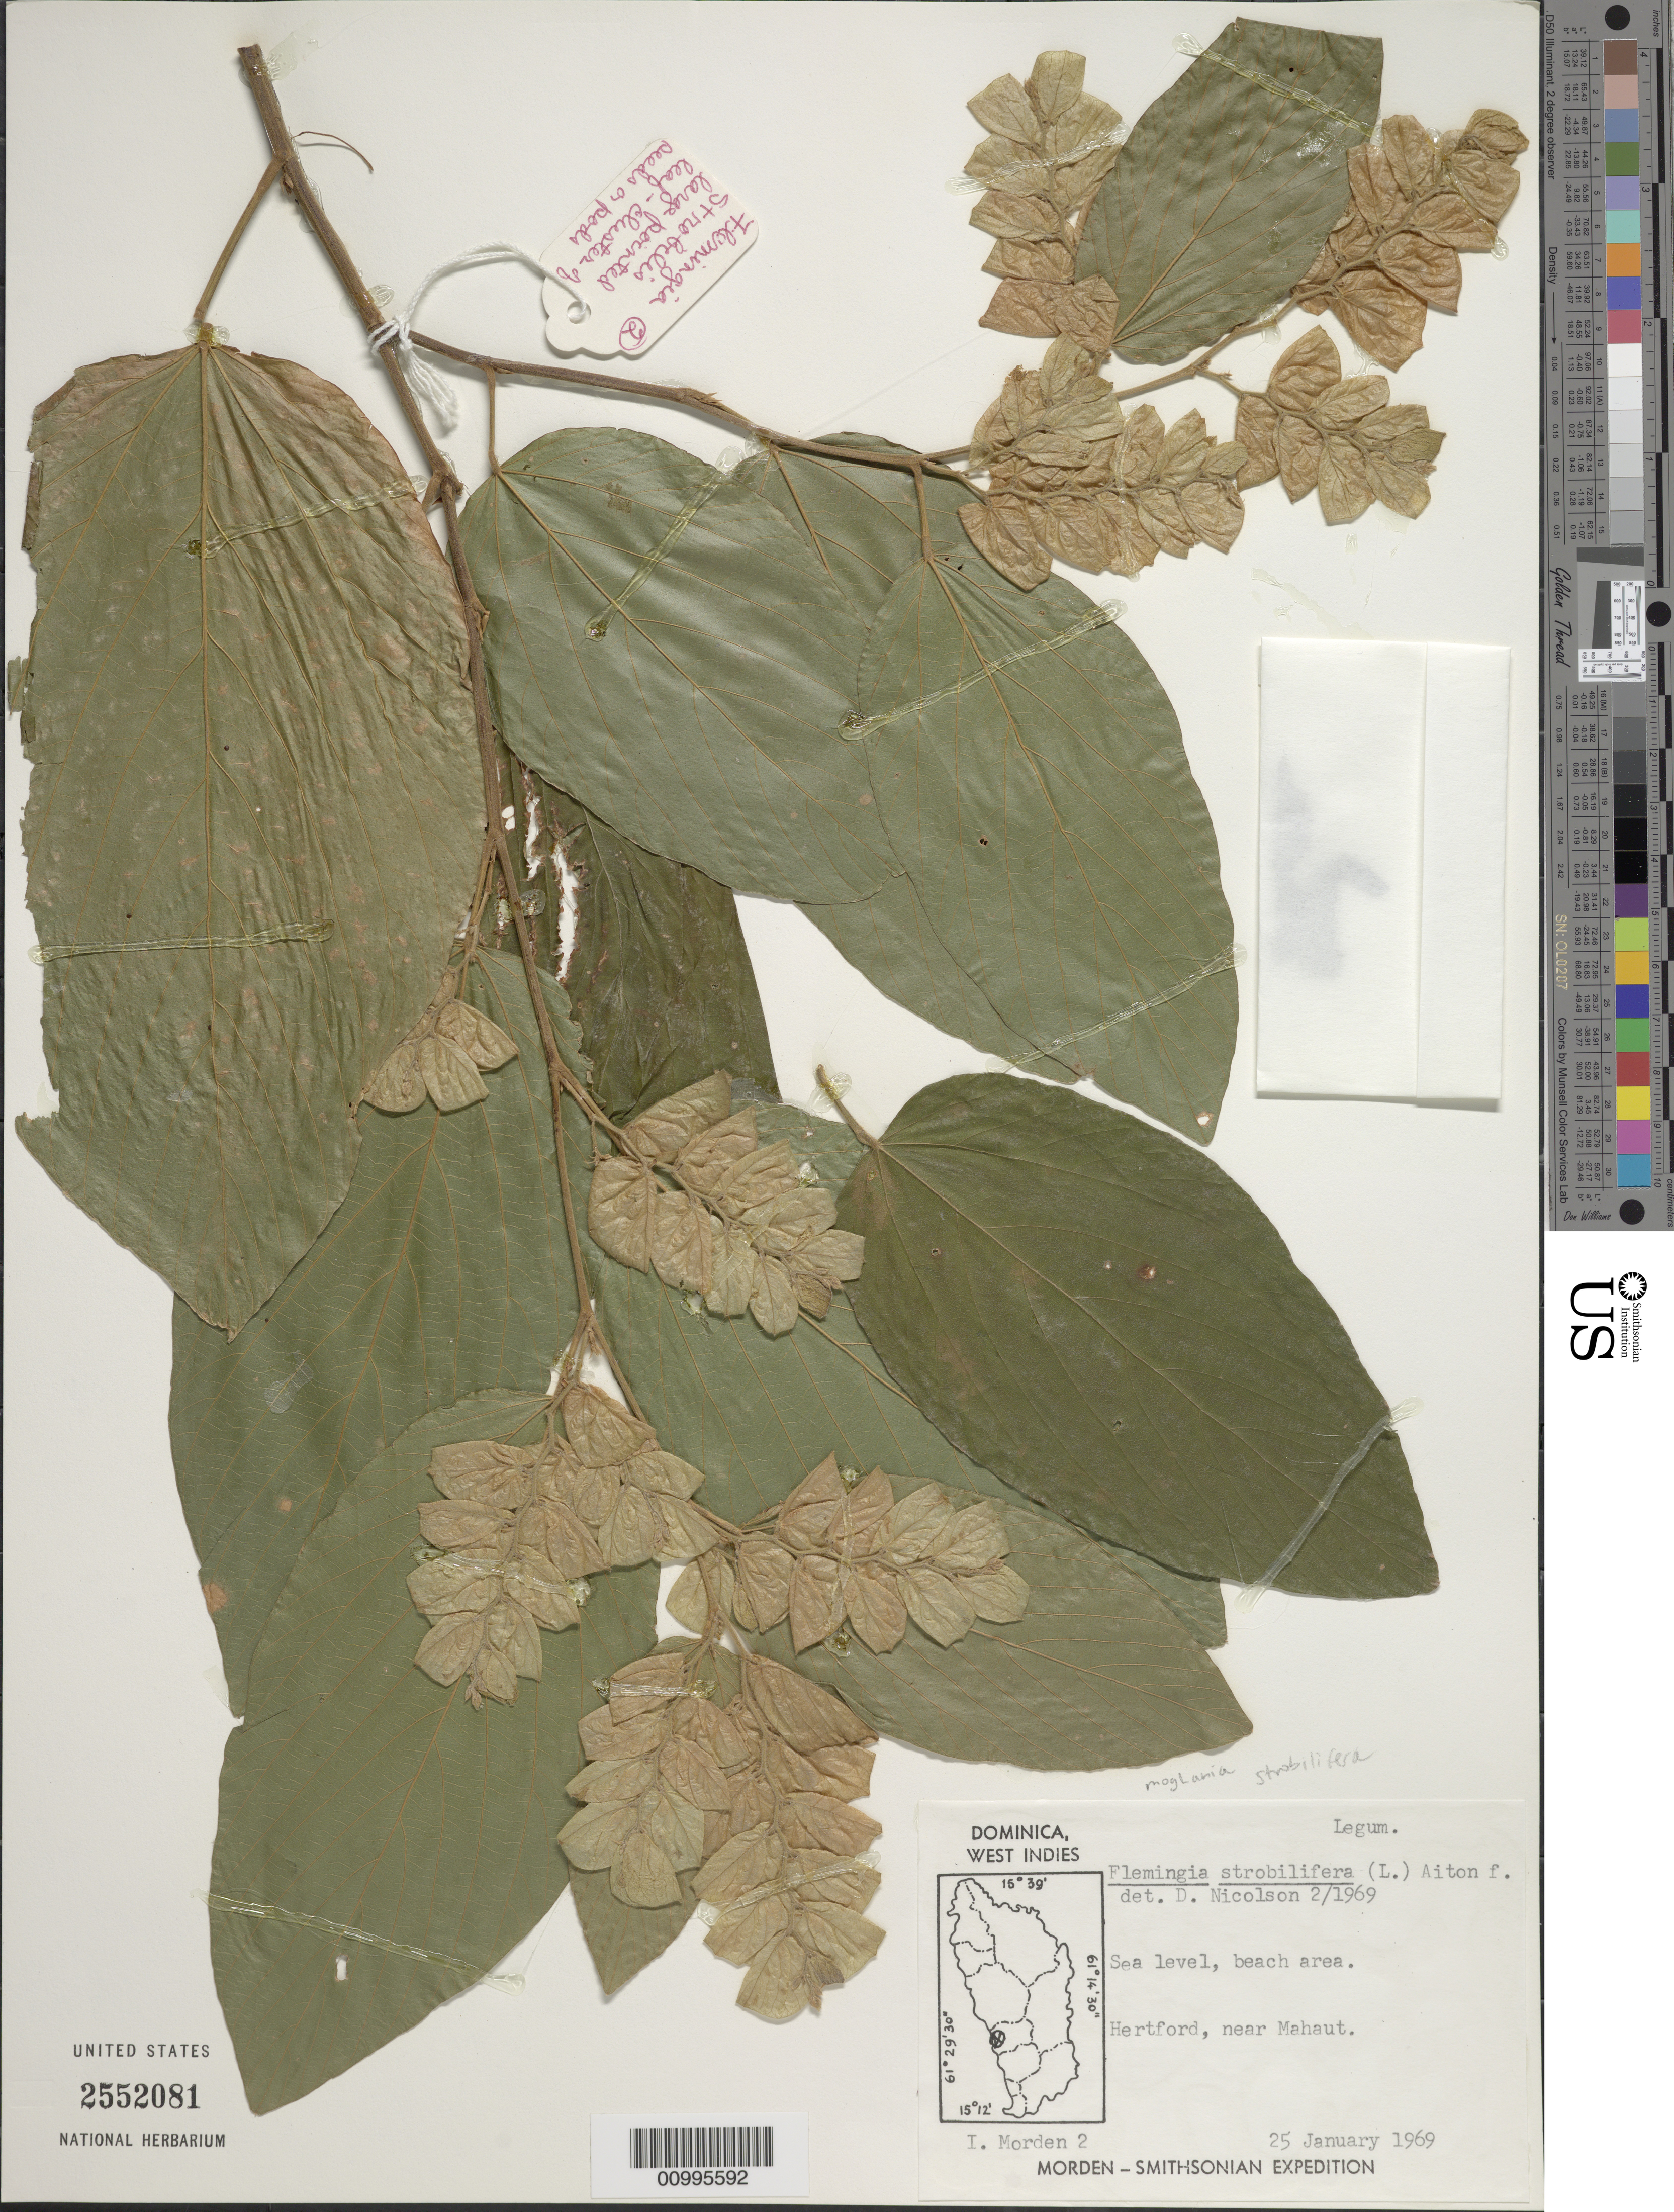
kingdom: Plantae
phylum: Tracheophyta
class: Magnoliopsida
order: Fabales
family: Fabaceae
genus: Flemingia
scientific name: Flemingia strobilifera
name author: (L.) W.T. Aiton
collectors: I. Morden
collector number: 2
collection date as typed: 25 Jan 1969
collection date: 1969-01-25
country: Dominica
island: Dominica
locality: Beach area. Hertford, near Mahaut.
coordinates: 0 N, 0 E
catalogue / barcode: US 2552081